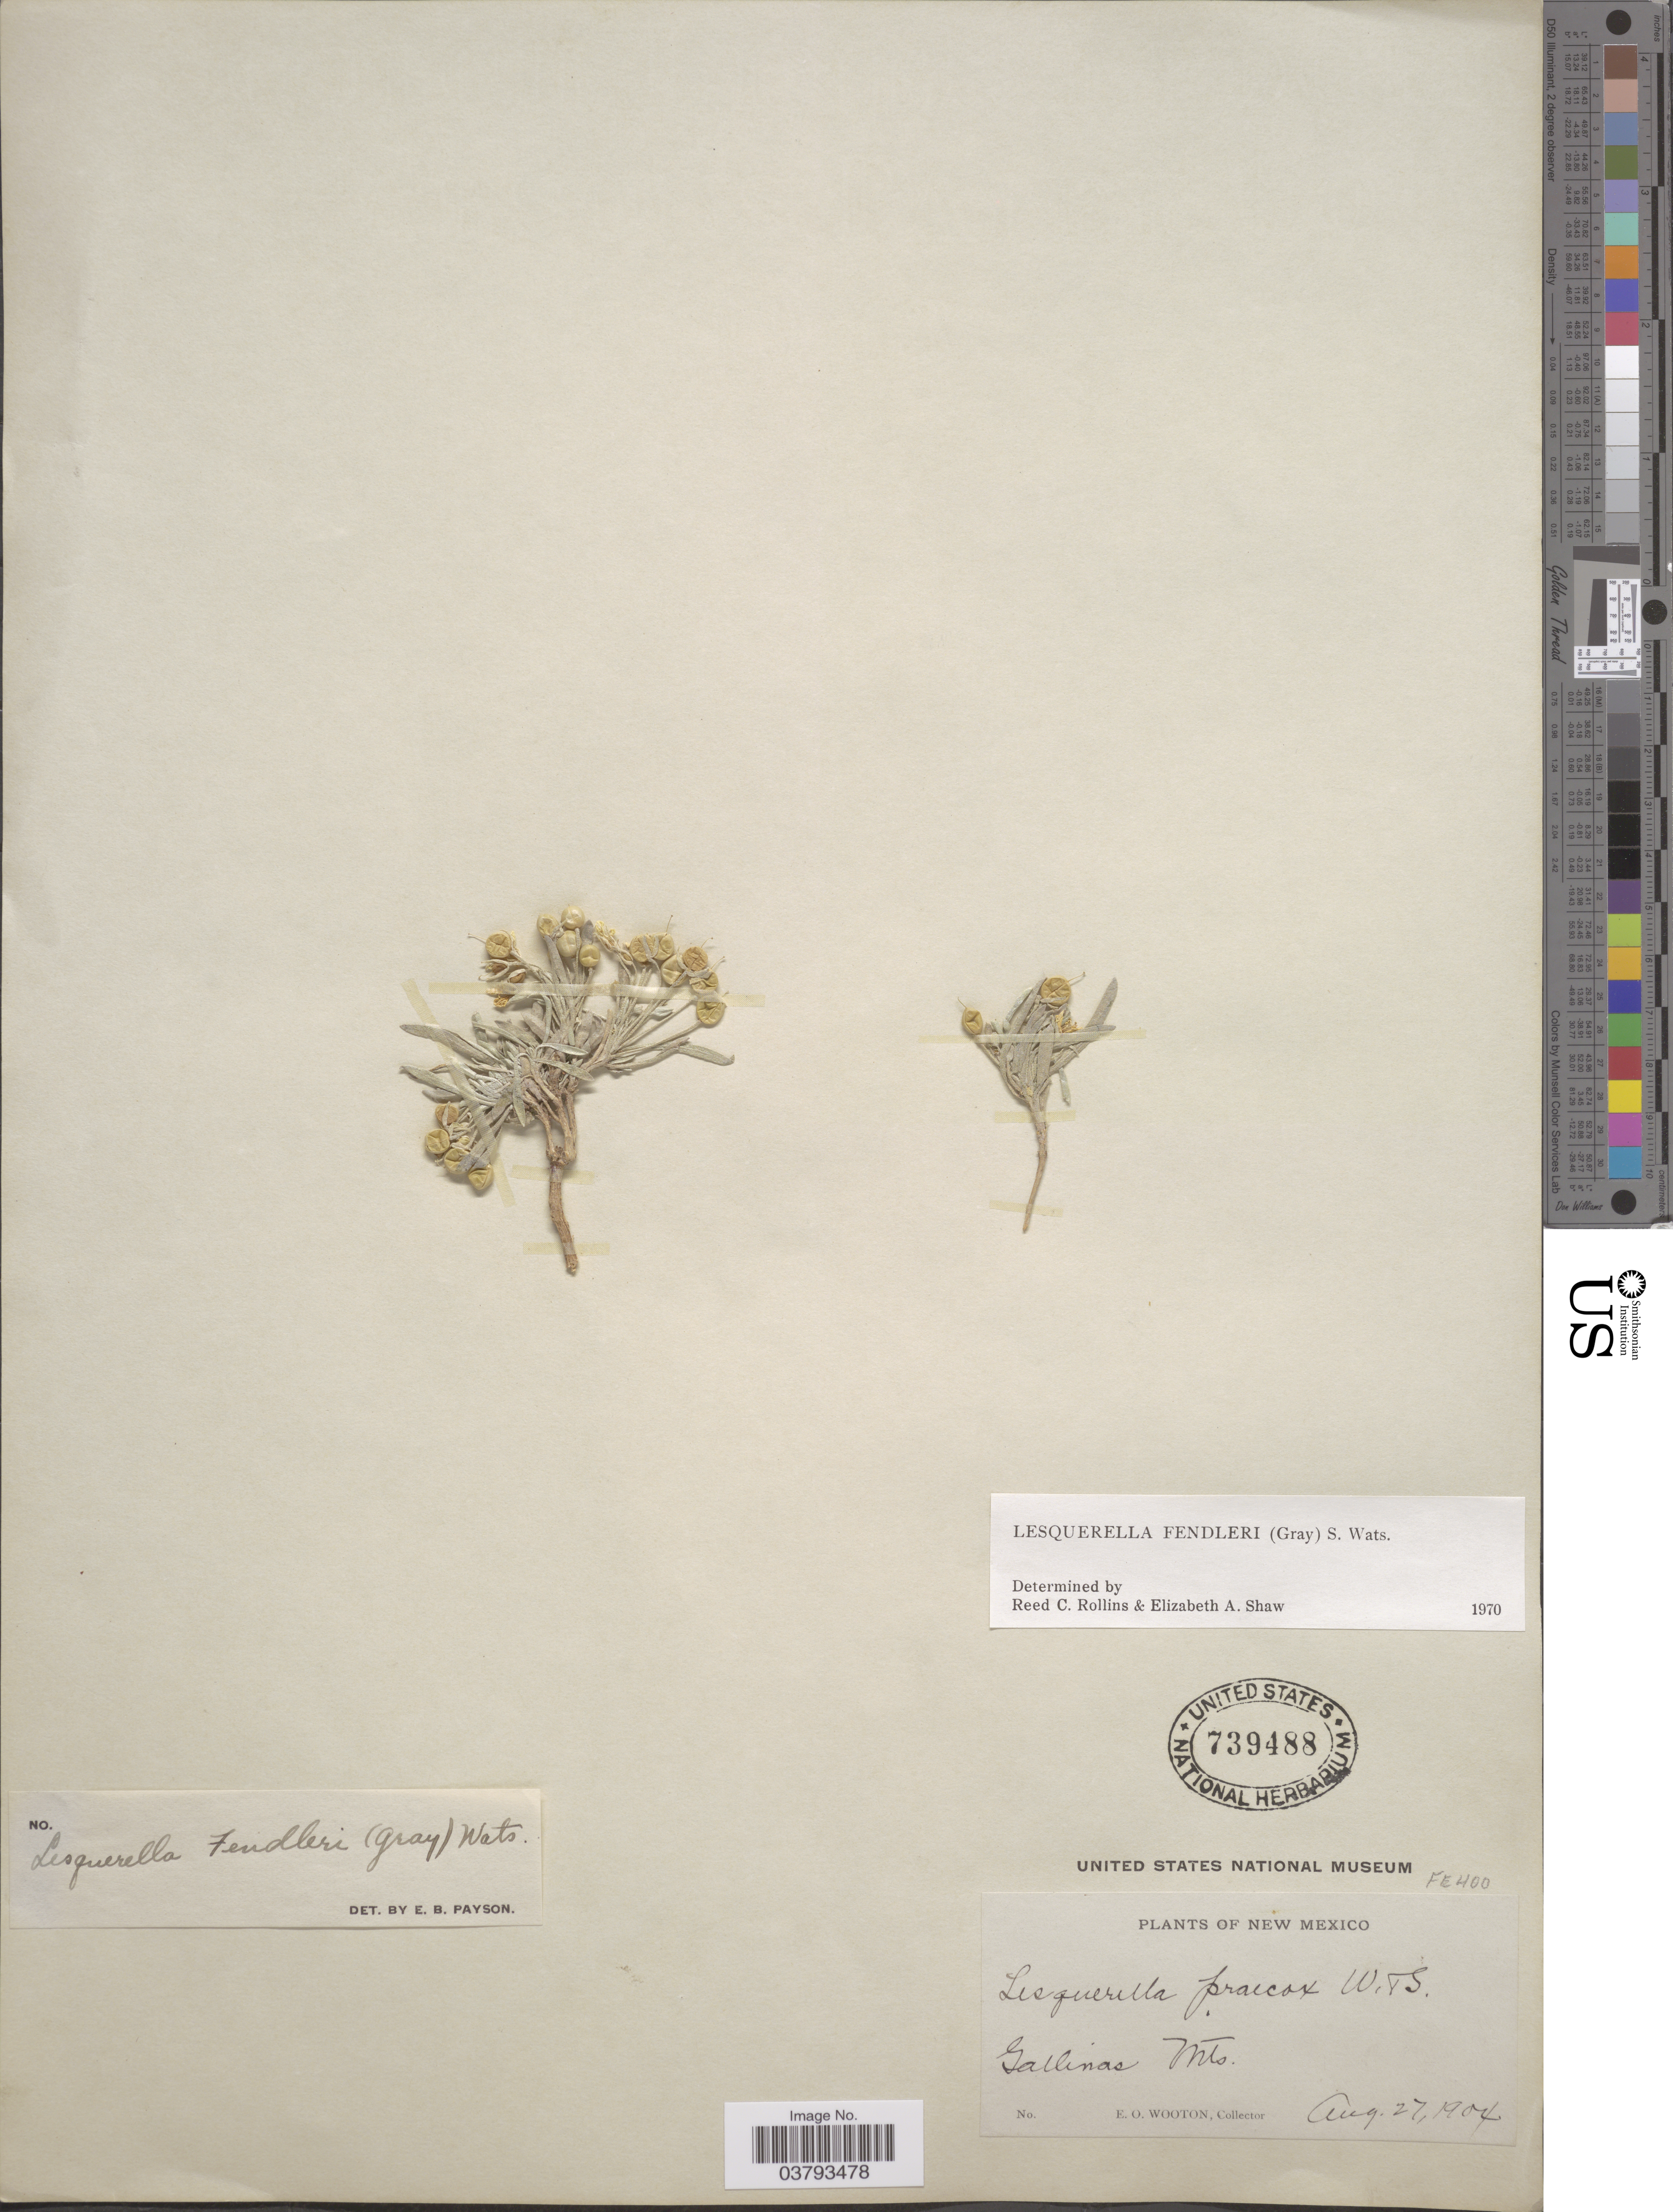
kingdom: Plantae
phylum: Tracheophyta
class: Magnoliopsida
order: Brassicales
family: Brassicaceae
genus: Lesquerella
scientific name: Lesquerella fendleri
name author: (A. Gray) S. Watson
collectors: E. O. Wooton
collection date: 1904-08-27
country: United States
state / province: New Mexico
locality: Gallinas Mts.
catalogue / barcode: US 739488